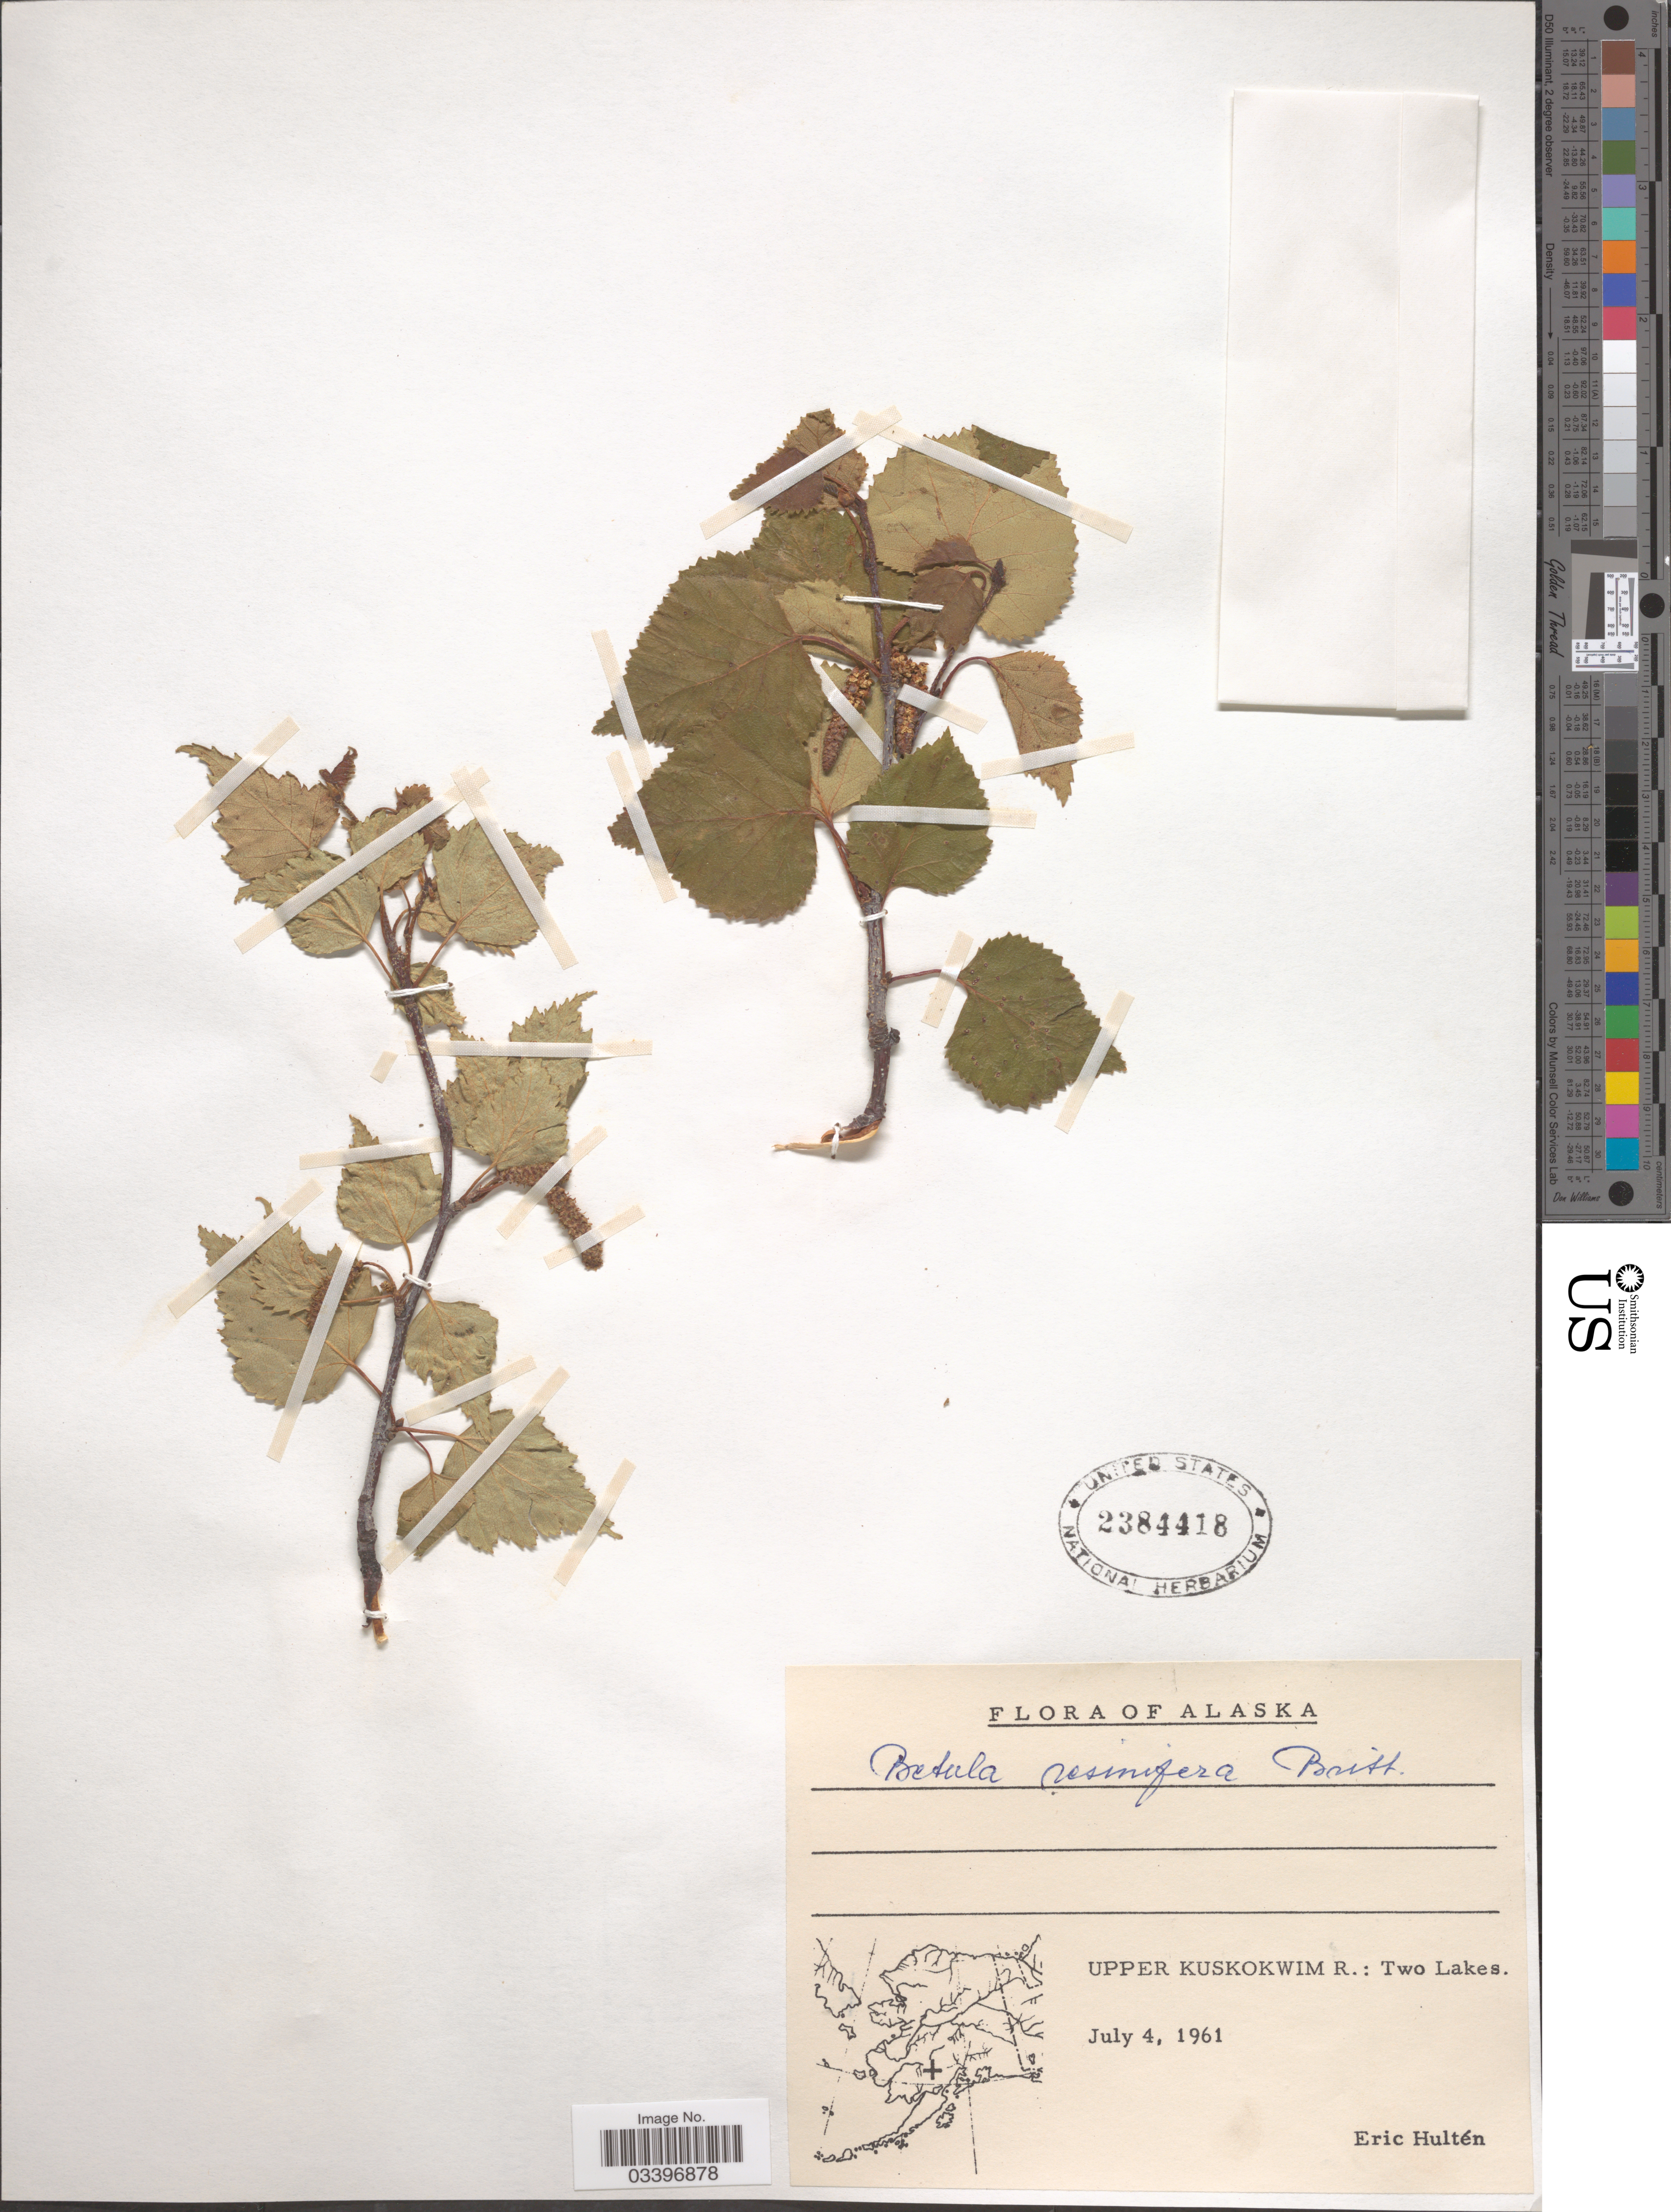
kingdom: Plantae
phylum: Tracheophyta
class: Magnoliopsida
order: Fagales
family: Betulaceae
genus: Betula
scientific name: Betula resinifera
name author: Britton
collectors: E. G. Hultén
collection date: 1961-07-04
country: United States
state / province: Alaska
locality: Upper Kuskokwim R.: Two Lakes.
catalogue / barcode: US 2384418